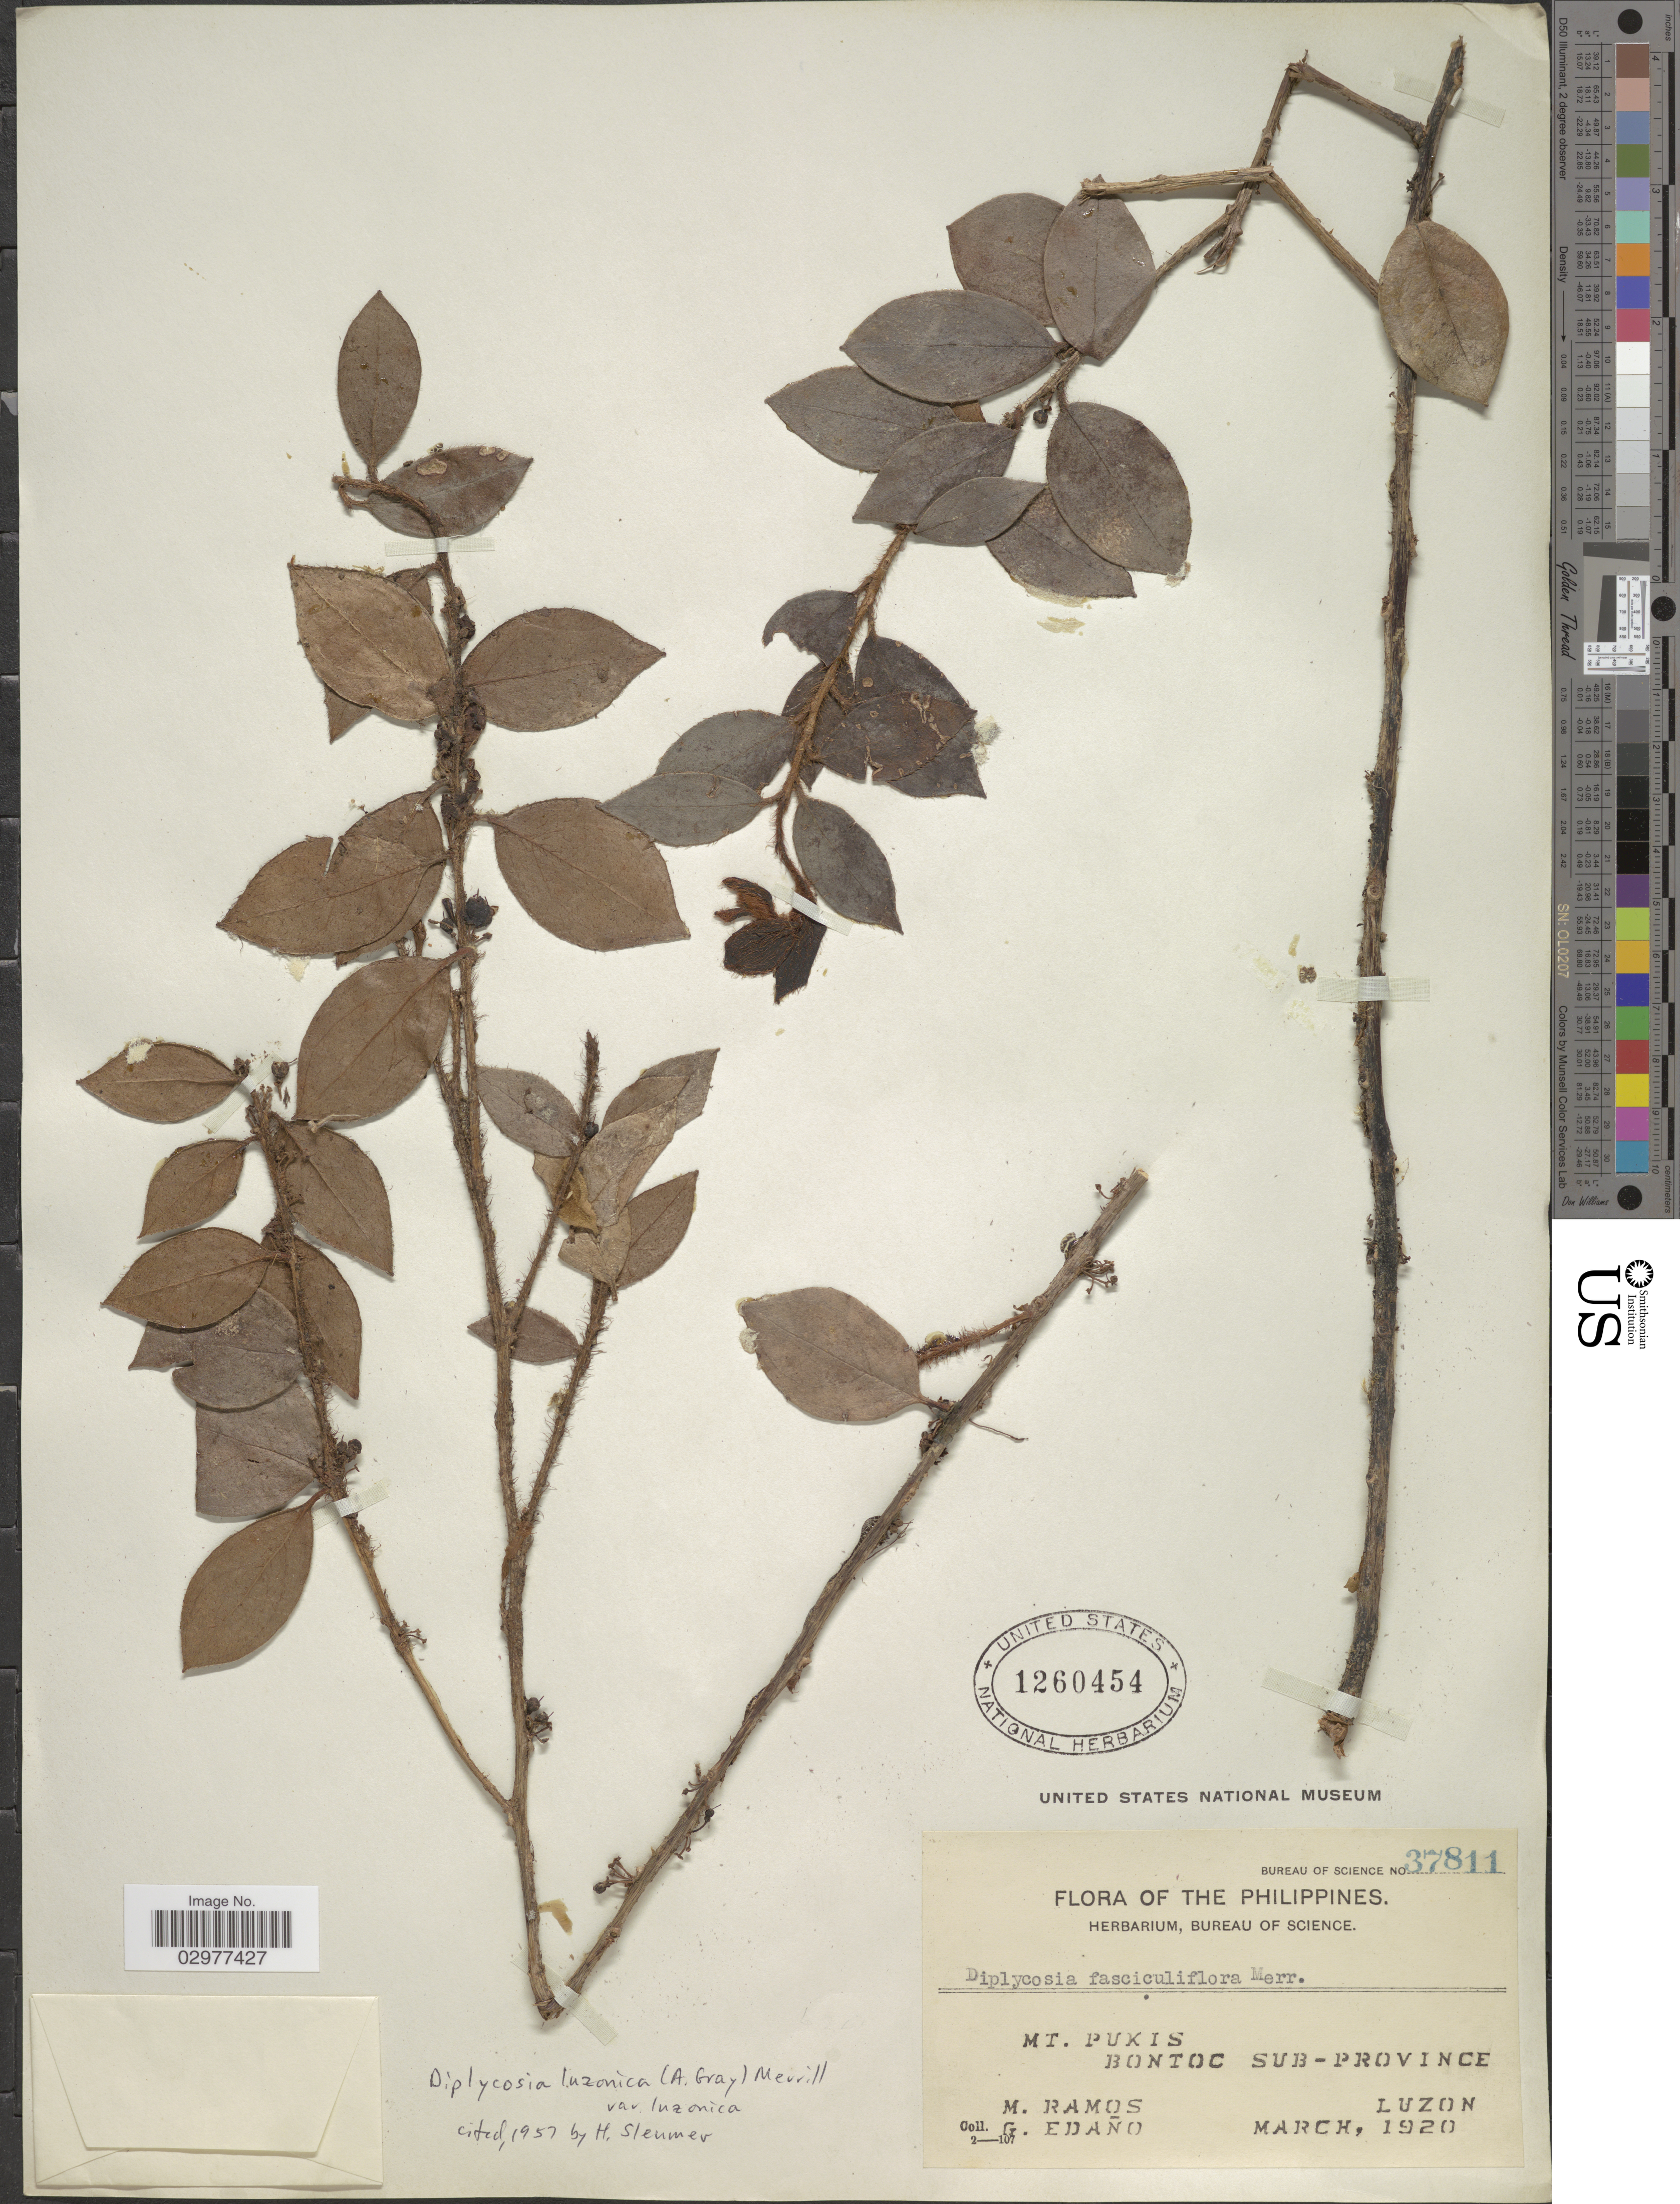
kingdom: Plantae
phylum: Tracheophyta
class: Magnoliopsida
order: Ericales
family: Ericaceae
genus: Diplycosia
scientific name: Diplycosia luzonica var. luzonica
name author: (A. Gray) Merr.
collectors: M. Ramos & G. Edaño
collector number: Bureau of Science 37811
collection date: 1920-03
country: Philippines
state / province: Cordillera (Administrative Region)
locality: Mt. Pukis. Bontoc Sub-Province Luzon.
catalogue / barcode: US 1260454